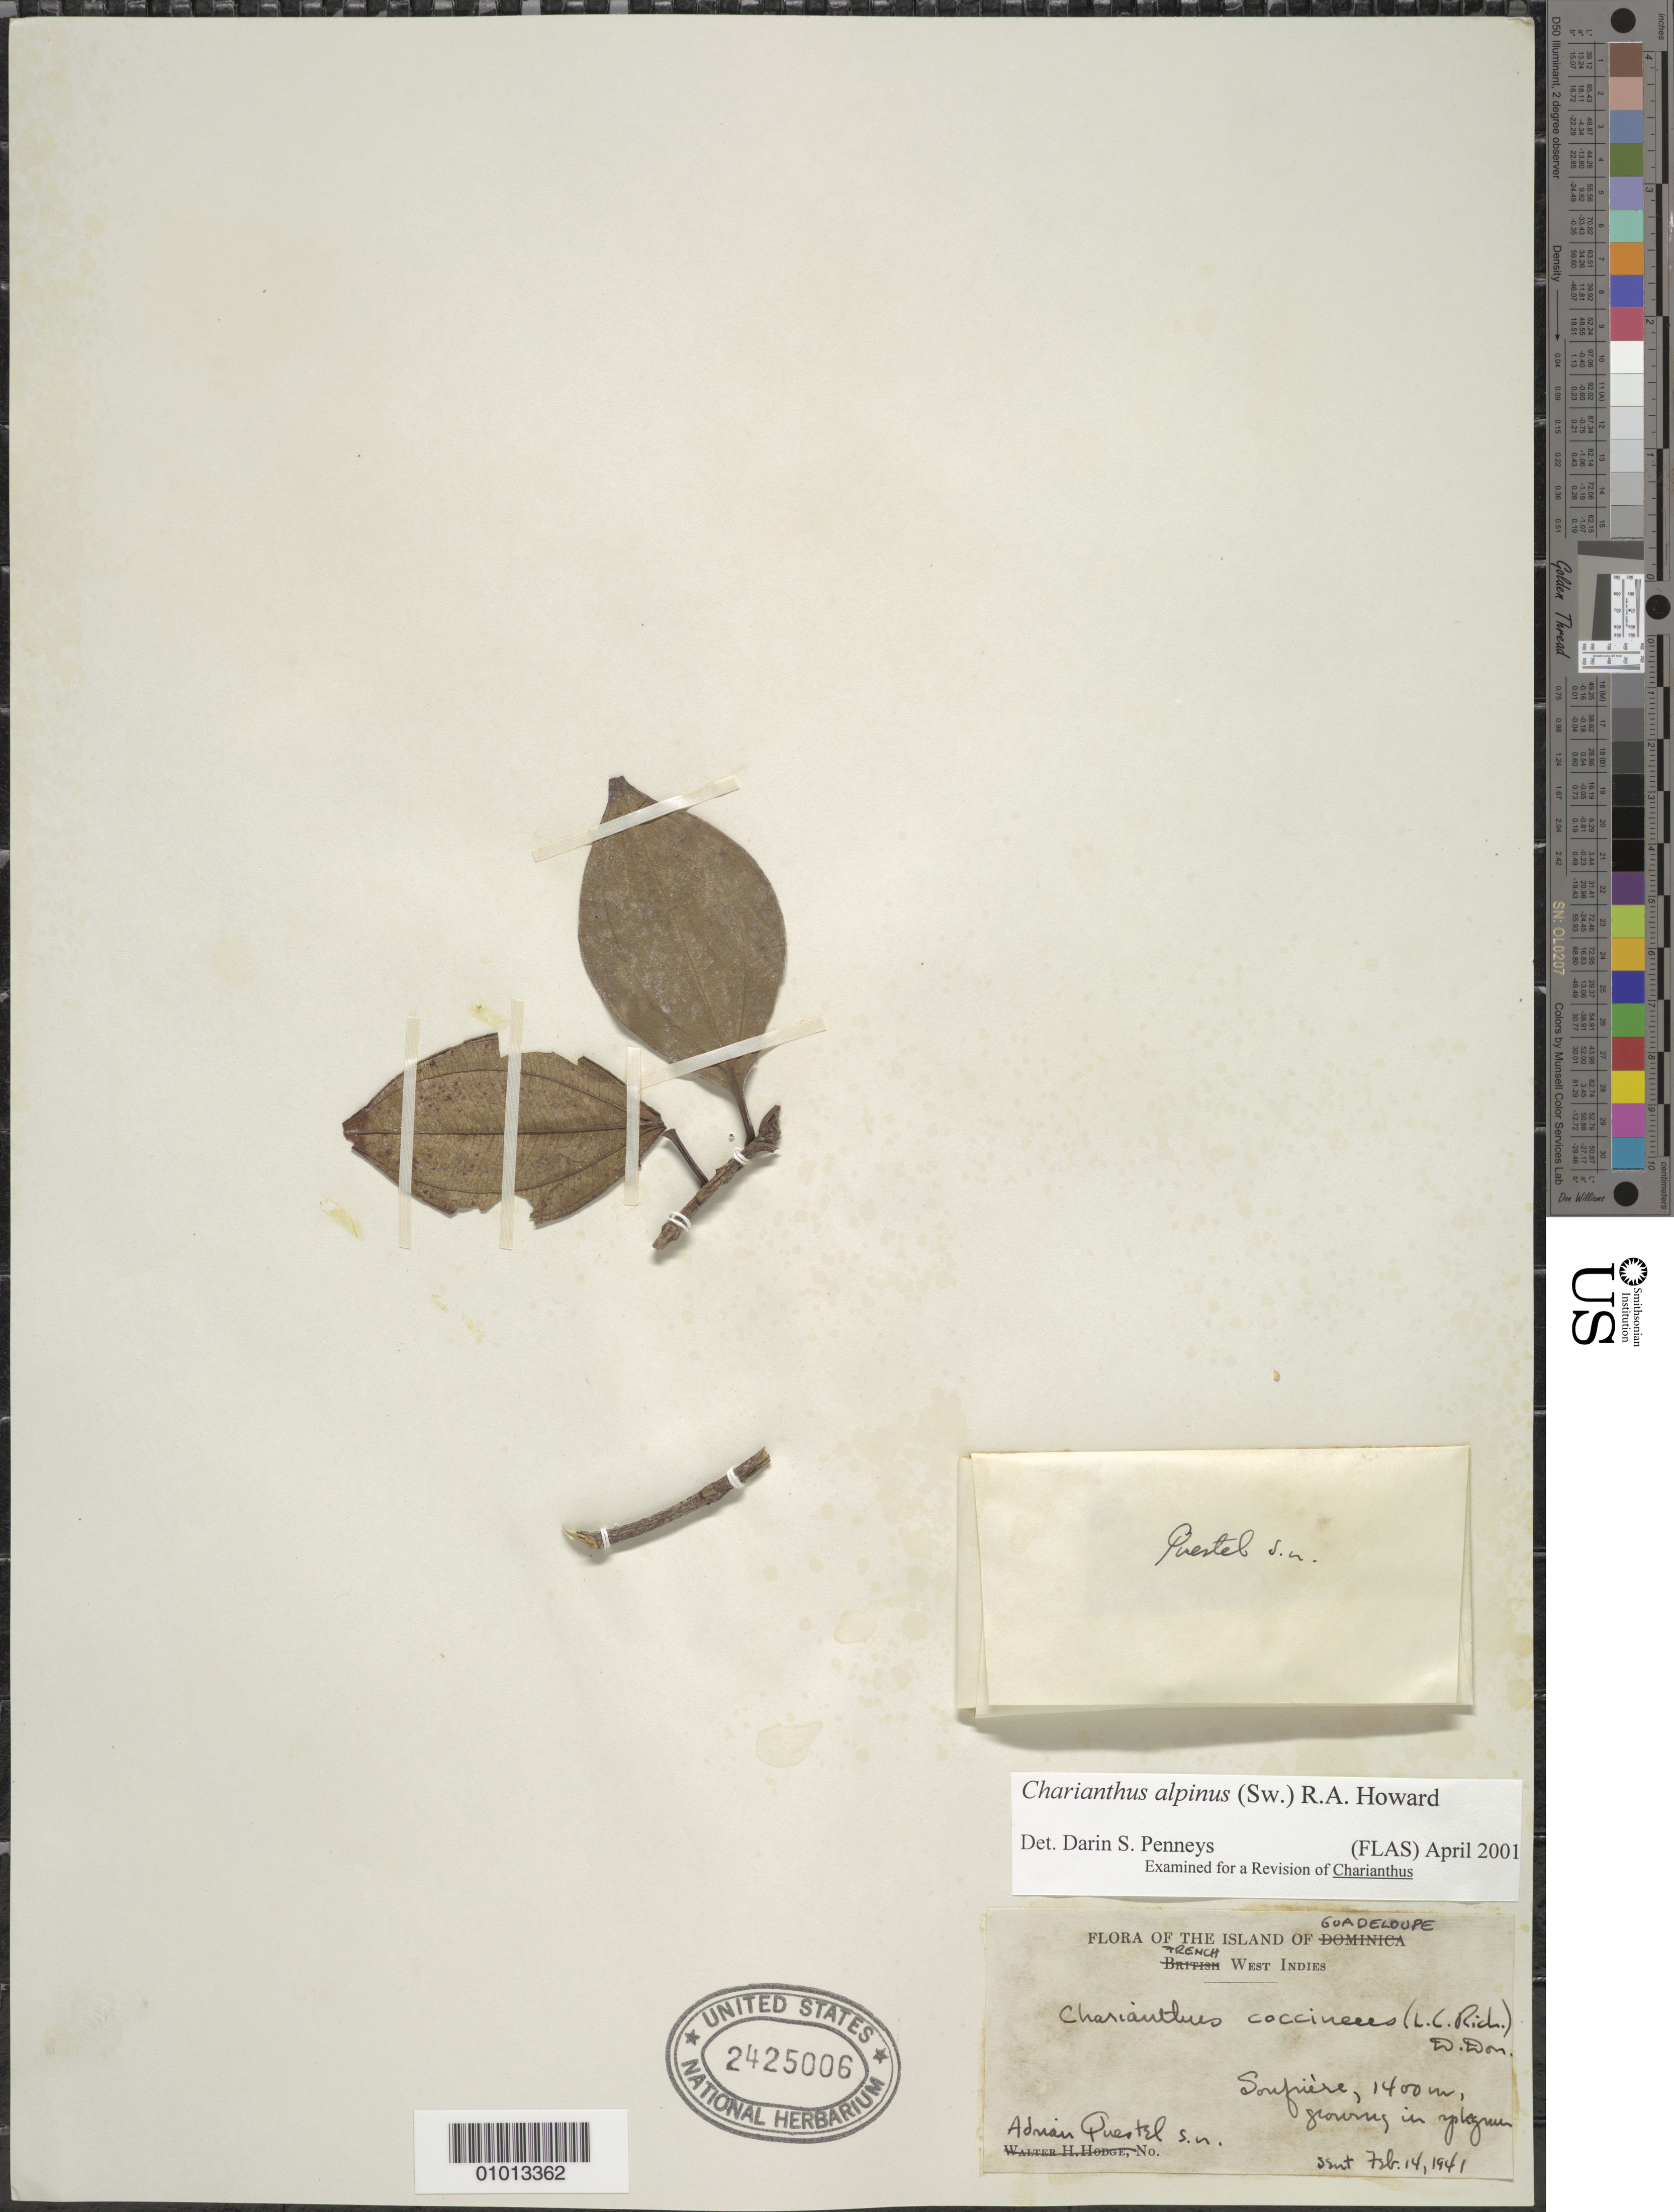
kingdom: Plantae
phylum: Tracheophyta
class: Magnoliopsida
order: Myrtales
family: Melastomataceae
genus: Charianthus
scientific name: Charianthus alpinus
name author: (Sw.) R.A. Howard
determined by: Penneys, D. S.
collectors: A. Questel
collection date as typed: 14 Feb 1941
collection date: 1941-02-14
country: Guadeloupe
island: Basse Terre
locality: Soufrière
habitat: Growing in sphagnum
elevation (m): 1400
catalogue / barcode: US 2425996